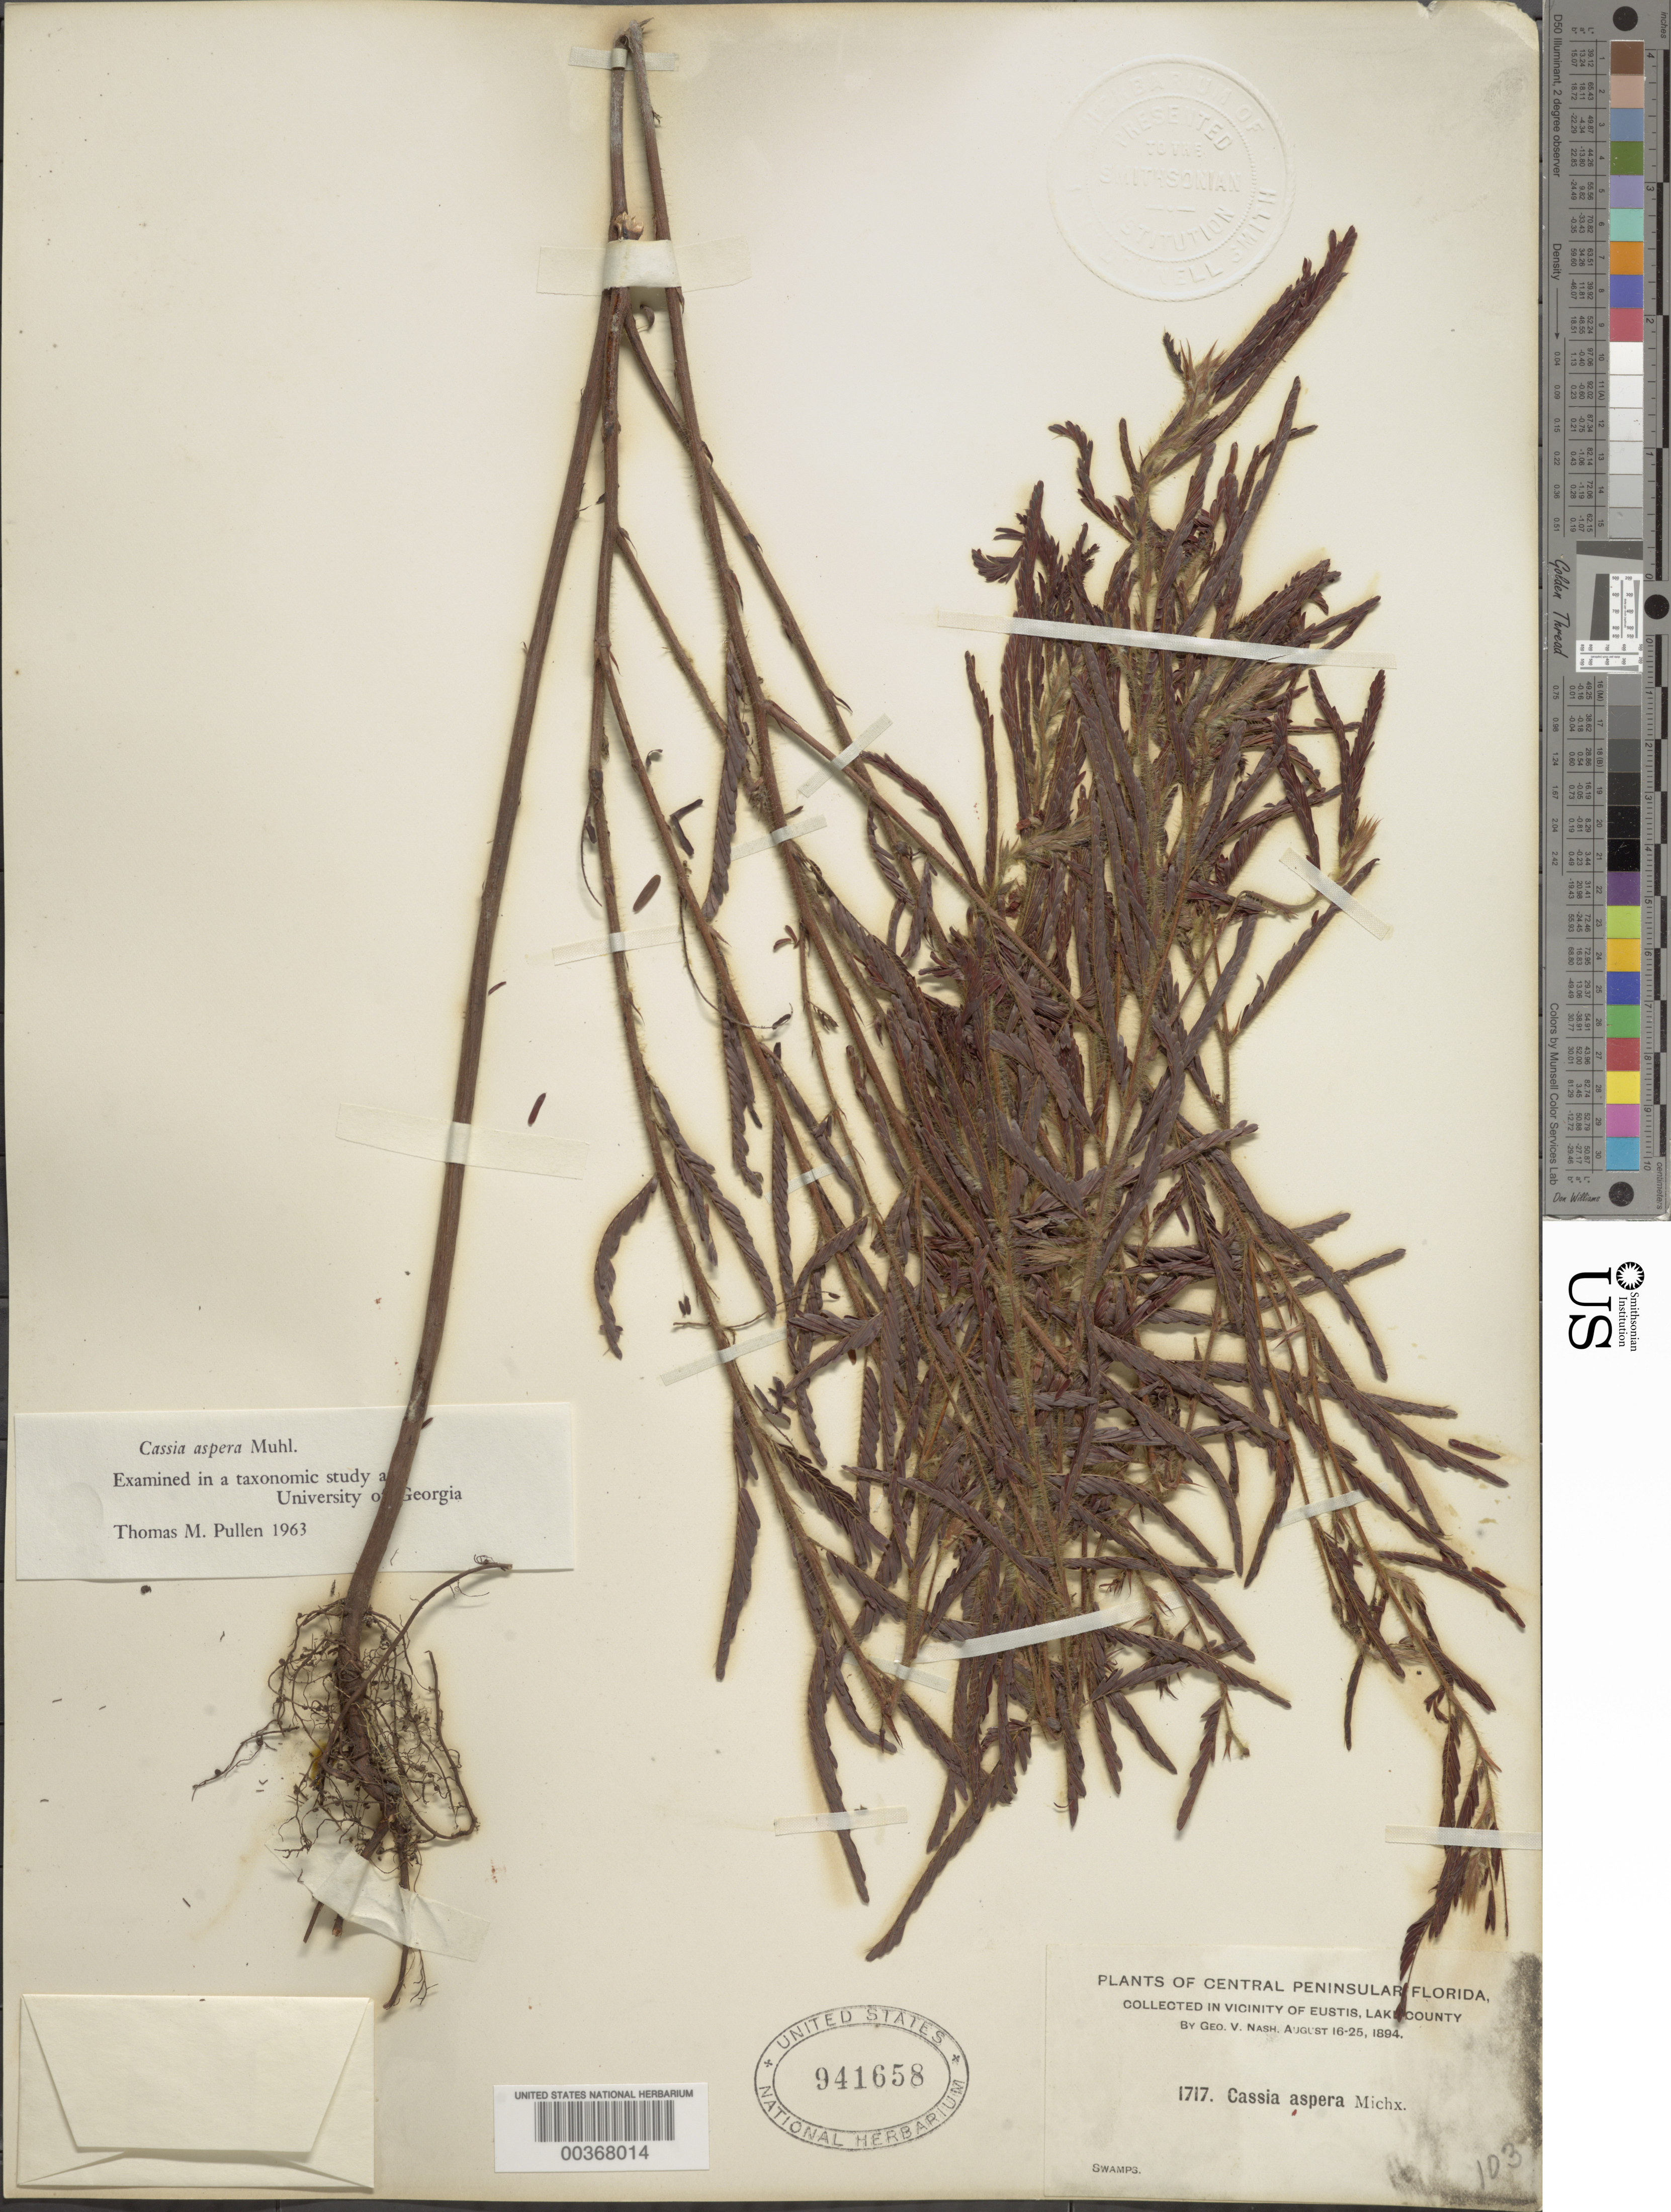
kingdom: Plantae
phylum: Tracheophyta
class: Magnoliopsida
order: Fabales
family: Fabaceae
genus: Chamaecrista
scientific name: Chamaecrista nictitans var. aspera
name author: (Muhl. ex Elliot) H.S. Irwin & Barneby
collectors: G. V. Nash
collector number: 1717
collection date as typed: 16 Aug 1894 to 25 Aug 1894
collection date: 1894-08-16/1894-08-25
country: United States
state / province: Florida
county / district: Lake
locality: In vicinity of eustis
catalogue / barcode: US 941658